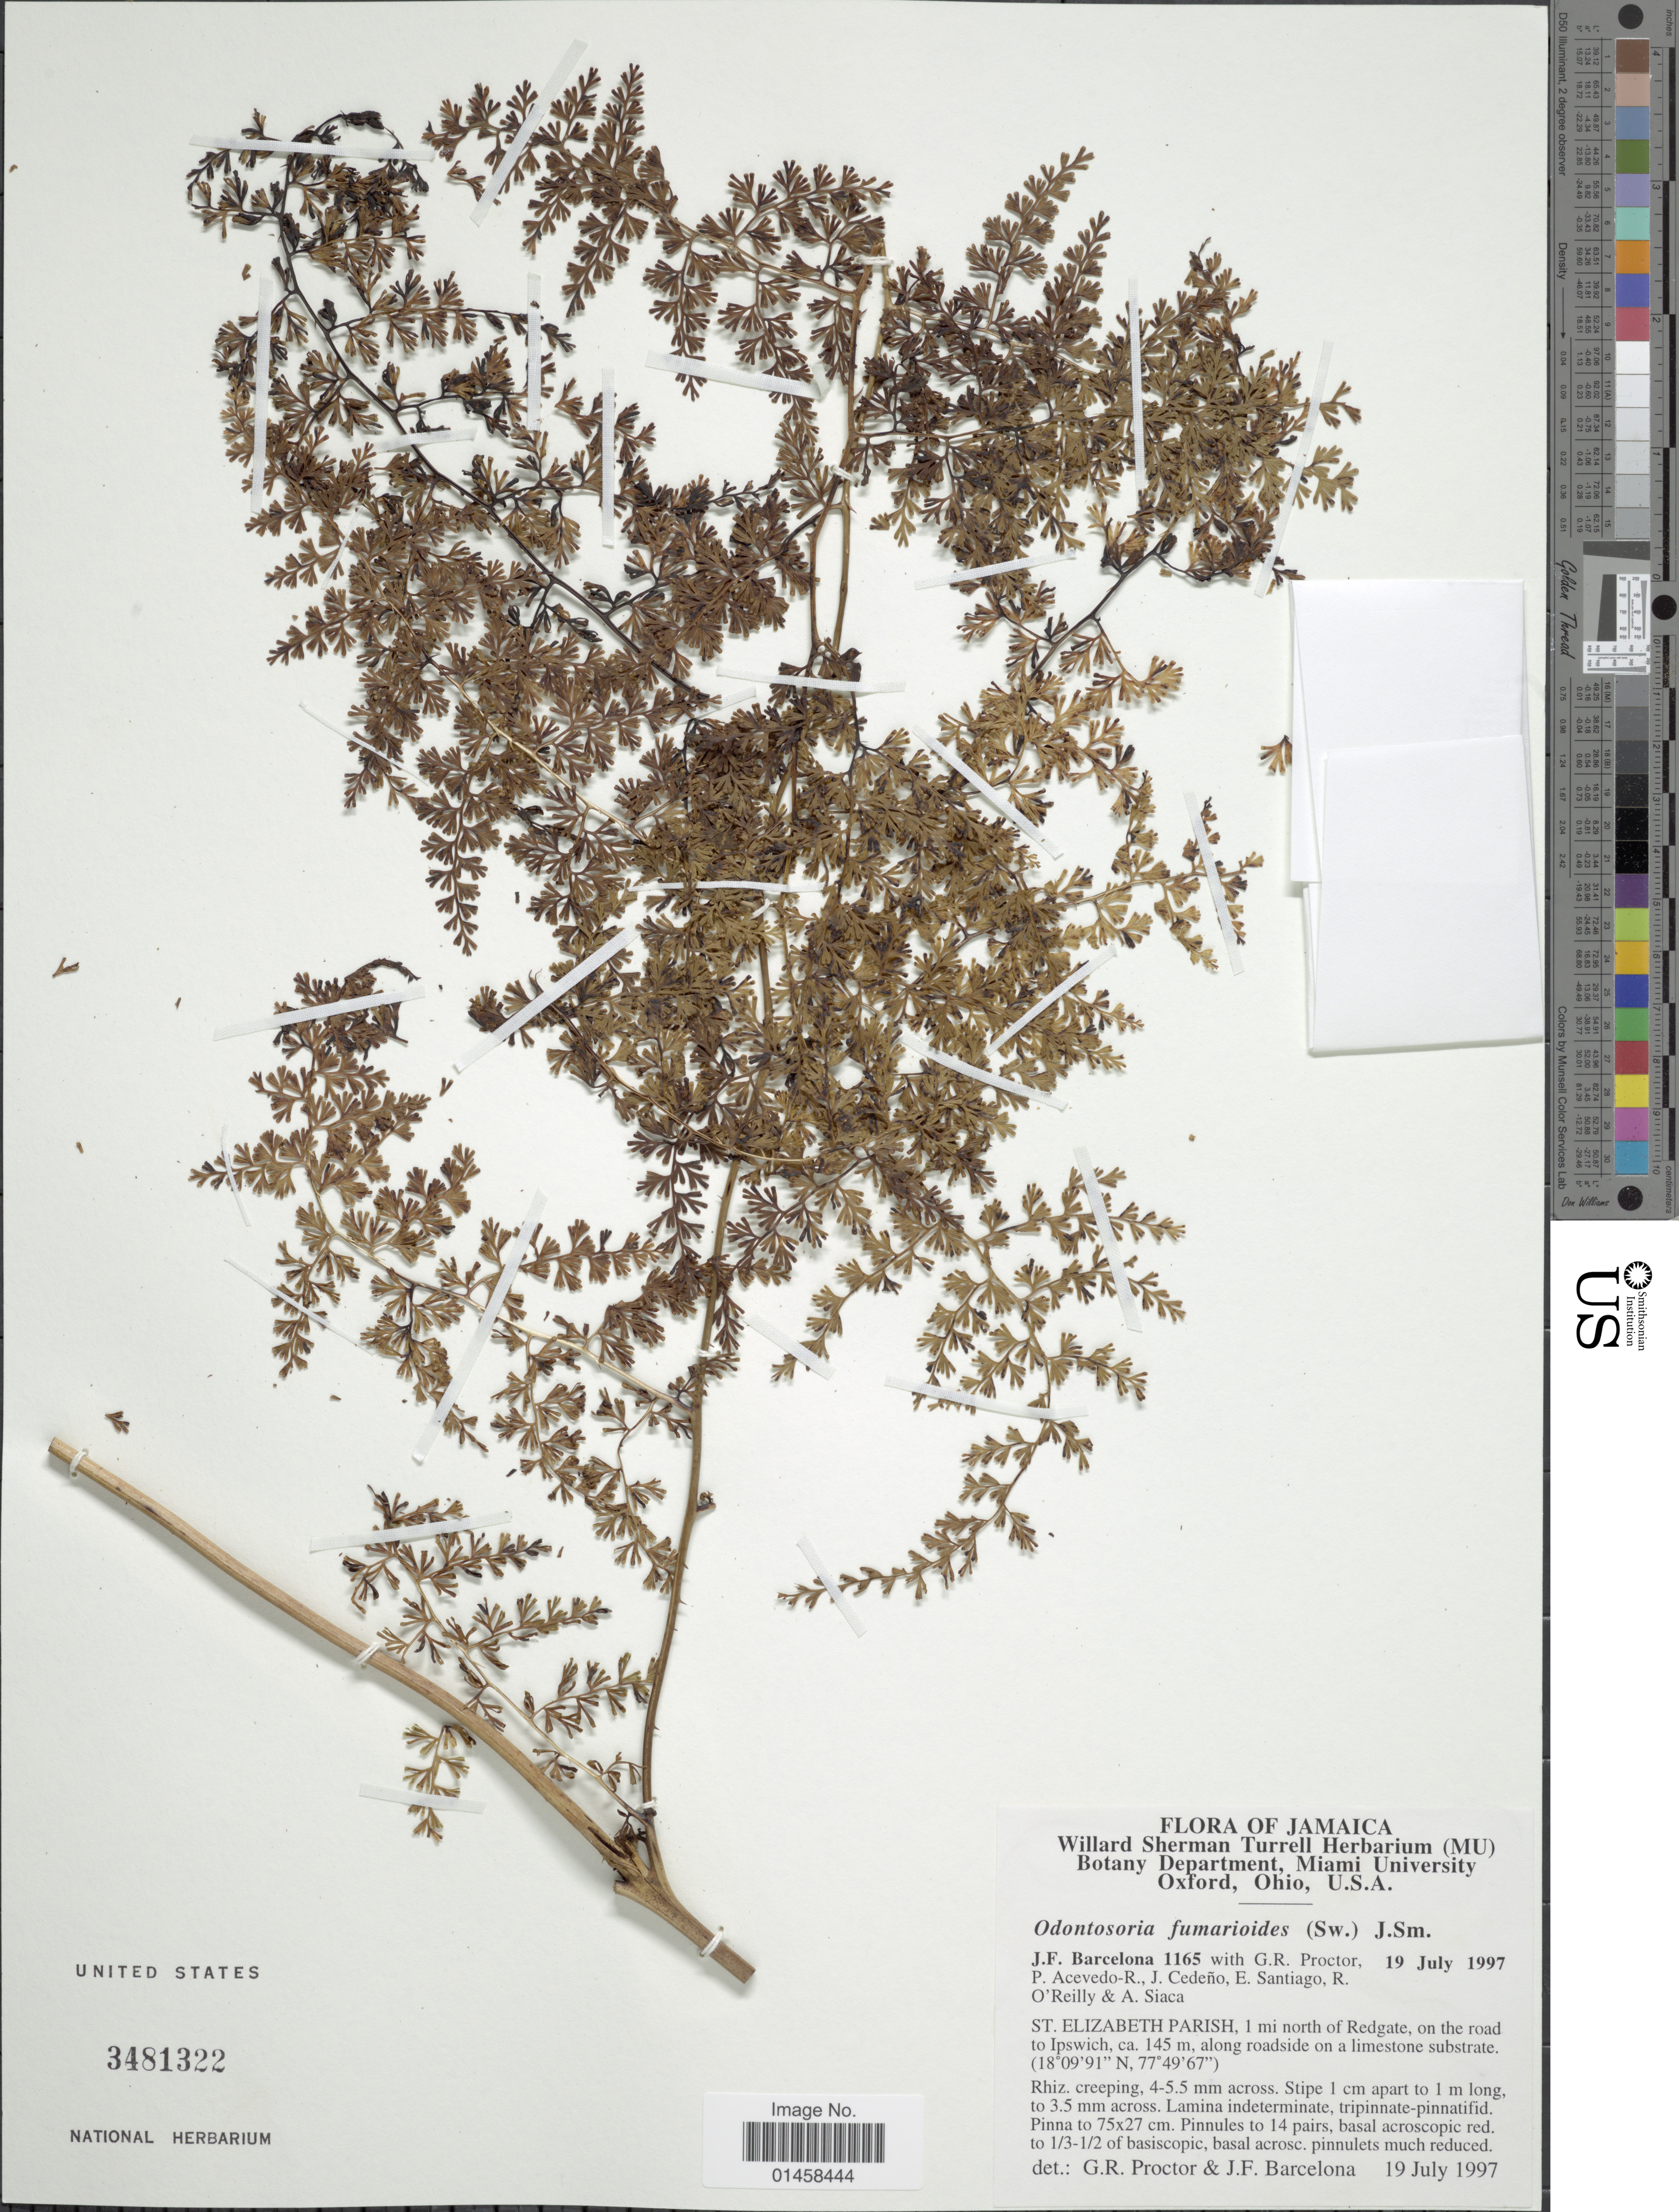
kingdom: Plantae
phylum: Tracheophyta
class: Polypodiopsida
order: Polypodiales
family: Lindsaeaceae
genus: Odontosoria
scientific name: Odontosoria fumarioides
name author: (Sw.) J. Sm.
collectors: J. F. Barcelona, G. Proctor, P. Acevedo-Rodr., J. Cedeño & et al.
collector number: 1165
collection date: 1997-07-19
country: Jamaica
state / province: Saint Elizabeth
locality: St. Elizabeth Parish, 1 mi north of Redgate, on the road to Ipswich, ca. 145 m., along roadside on a limestone substrate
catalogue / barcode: US 3481322